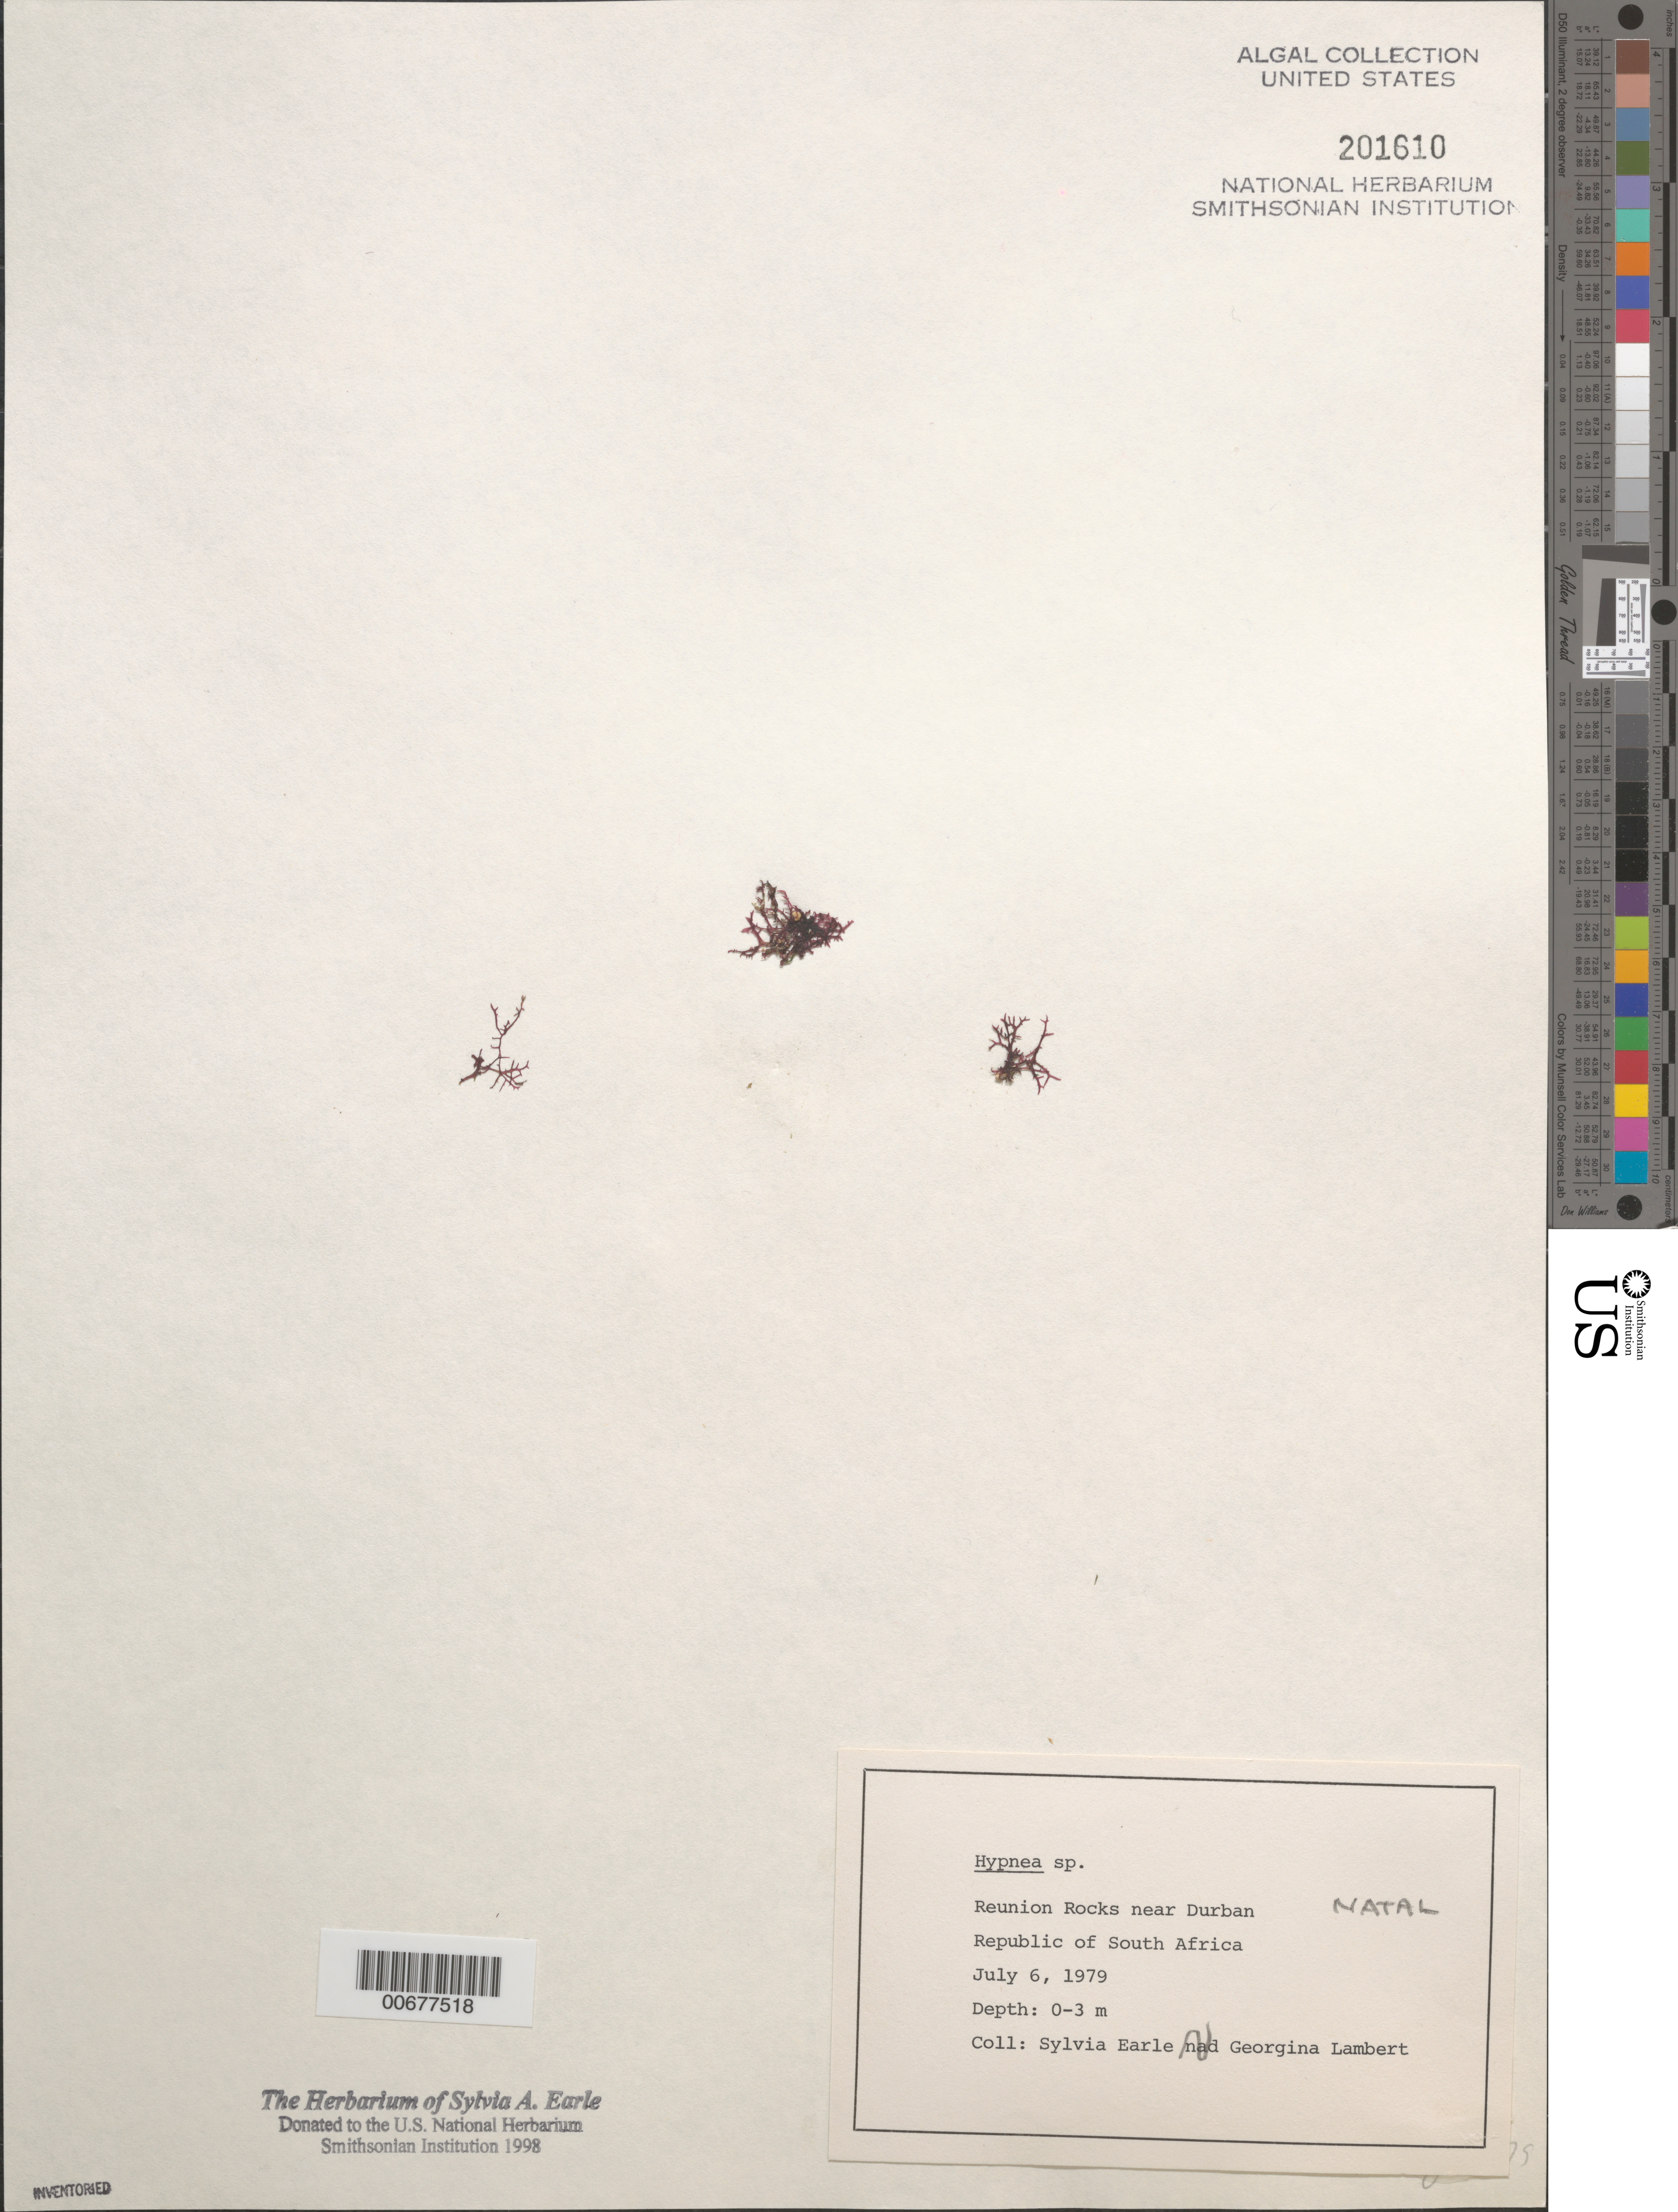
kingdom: Plantae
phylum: Rhodophyta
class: Florideophyceae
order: Gigartinales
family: Cystocloniaceae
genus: Hypnea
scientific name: Hypnea sp.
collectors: S. A. Earle & G. Lambert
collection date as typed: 06 Jul 1979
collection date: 1979-07-06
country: South Africa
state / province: KwaZulu-Natal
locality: Reunion Rocks near Durban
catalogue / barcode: US 201610